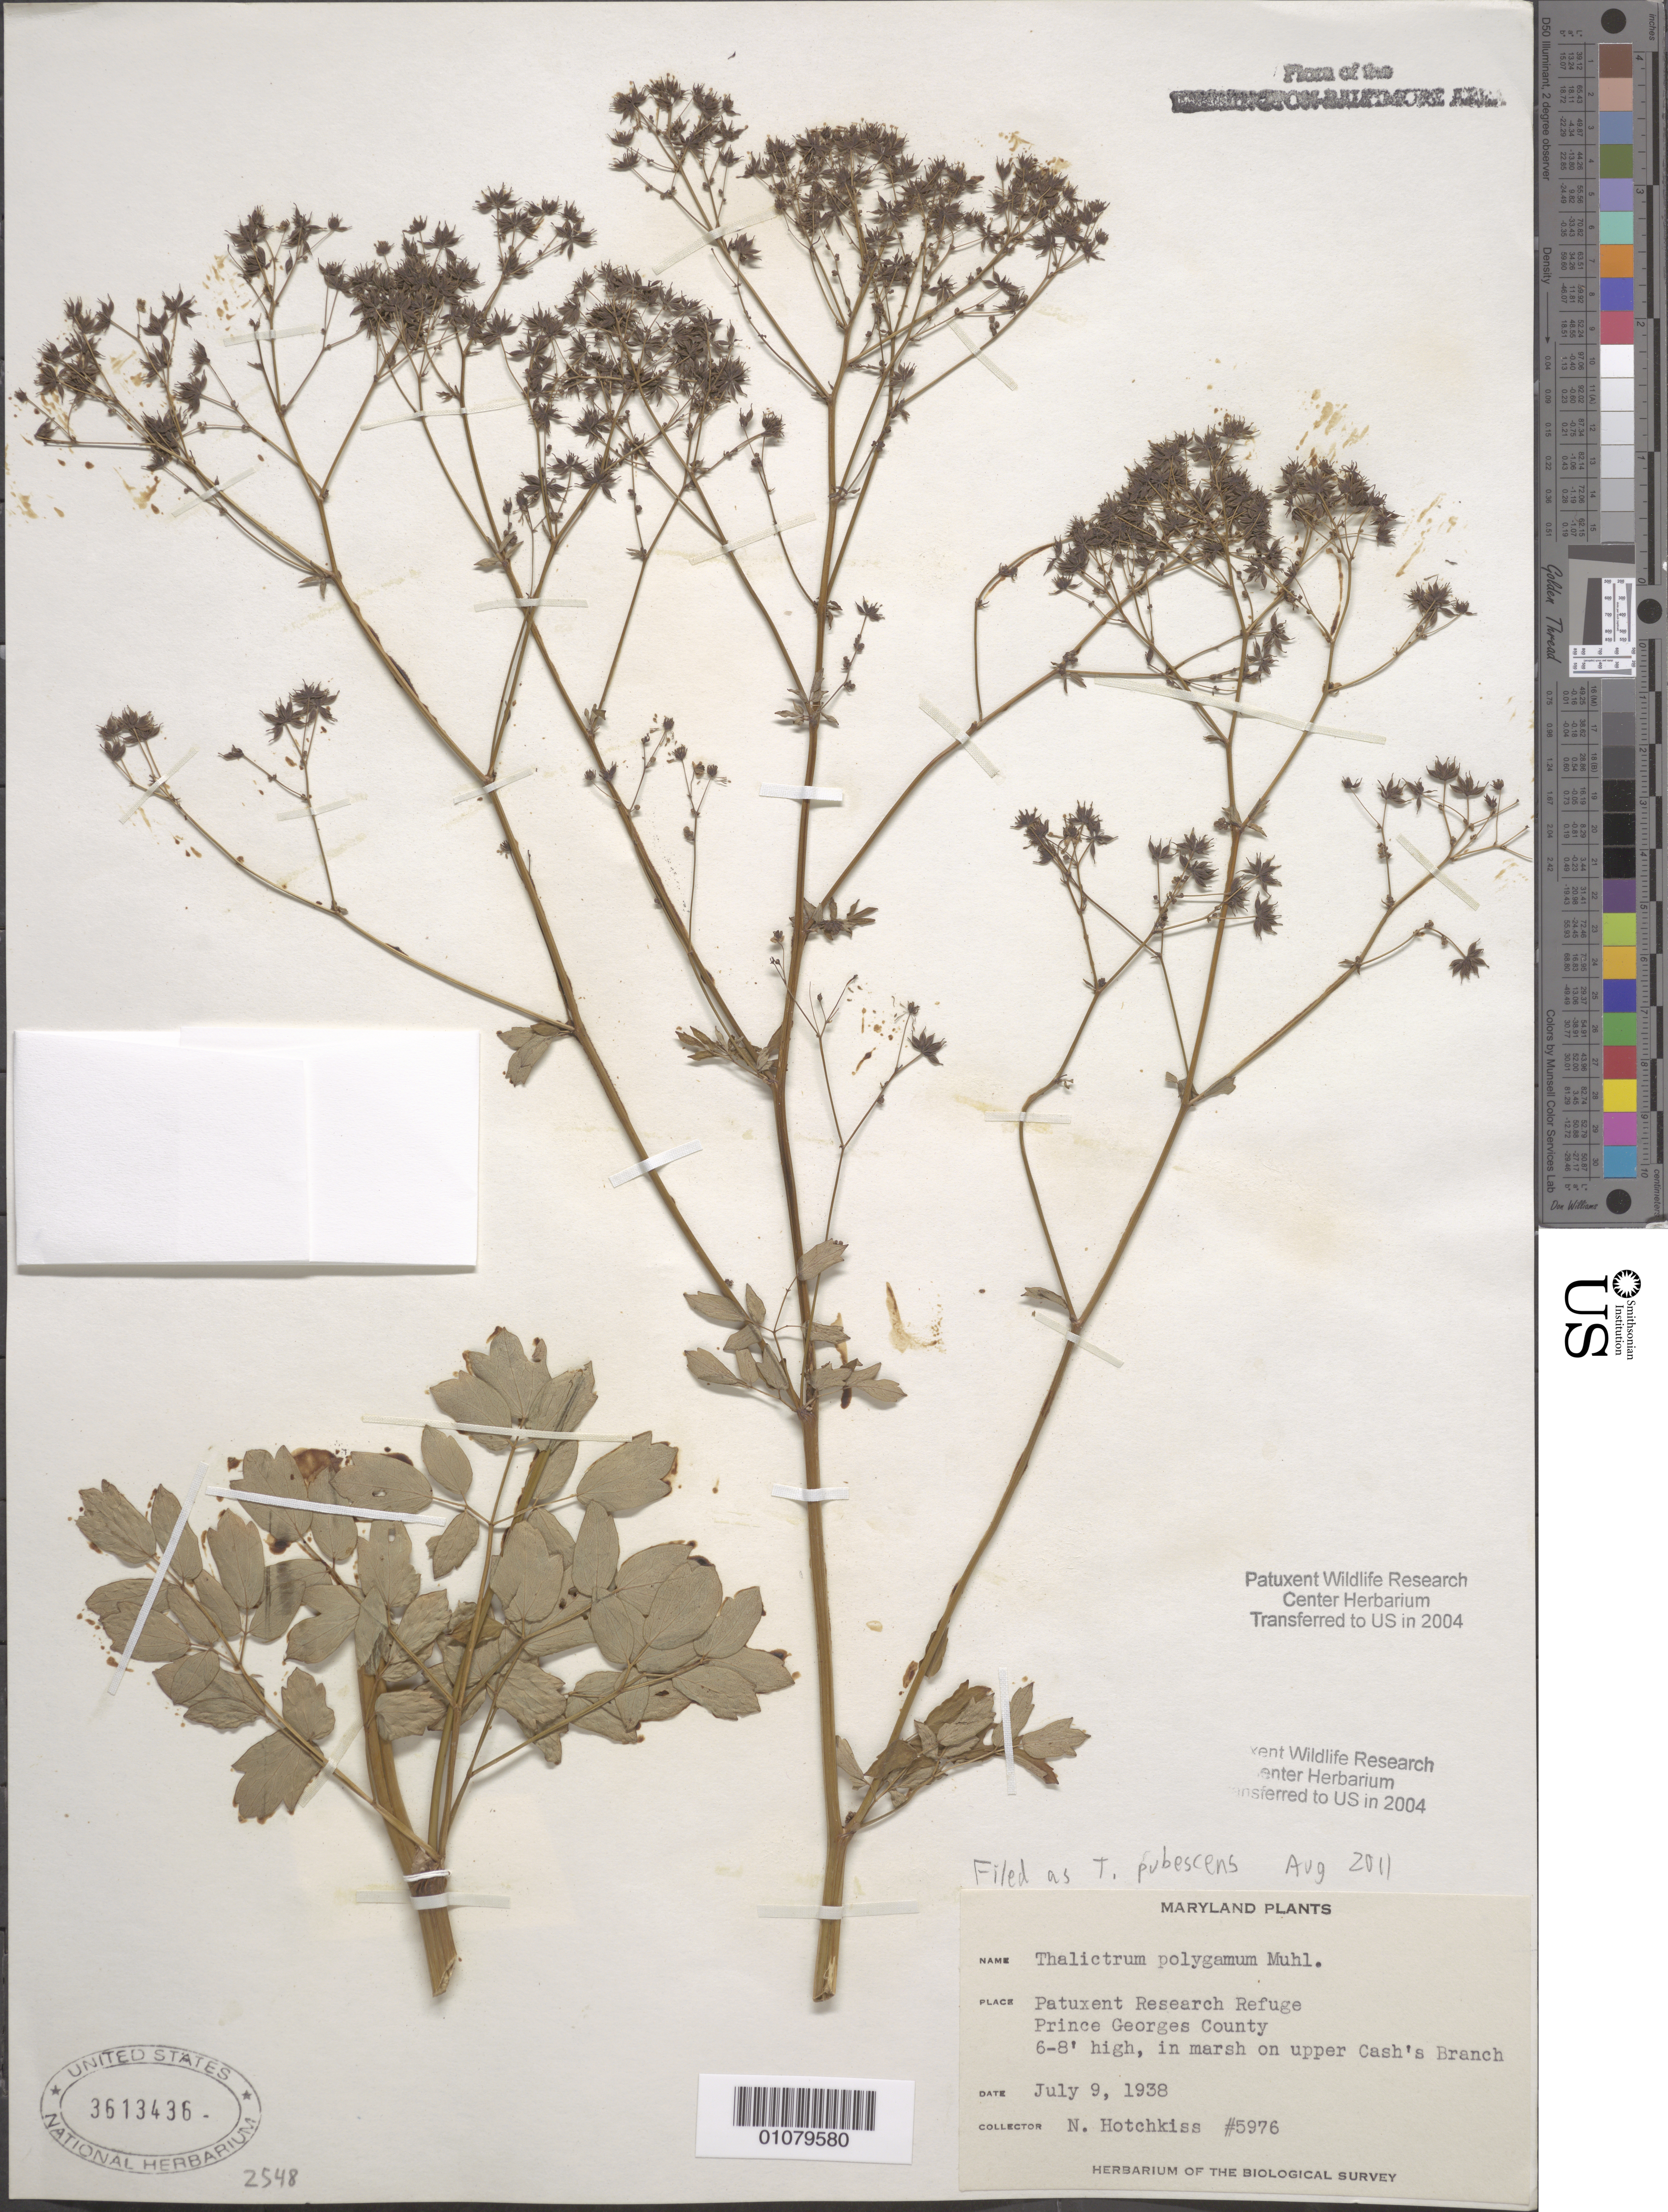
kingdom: Plantae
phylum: Tracheophyta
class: Magnoliopsida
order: Ranunculales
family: Ranunculaceae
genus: Thalictrum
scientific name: Thalictrum pubescens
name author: Pursh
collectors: N. Hotchkiss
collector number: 5976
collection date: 1938-07-09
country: United States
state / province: Maryland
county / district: Prince George's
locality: Patuxent Wildlife Refuge. Upper Cash's Branch.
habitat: Marsh.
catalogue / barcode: US 3613436